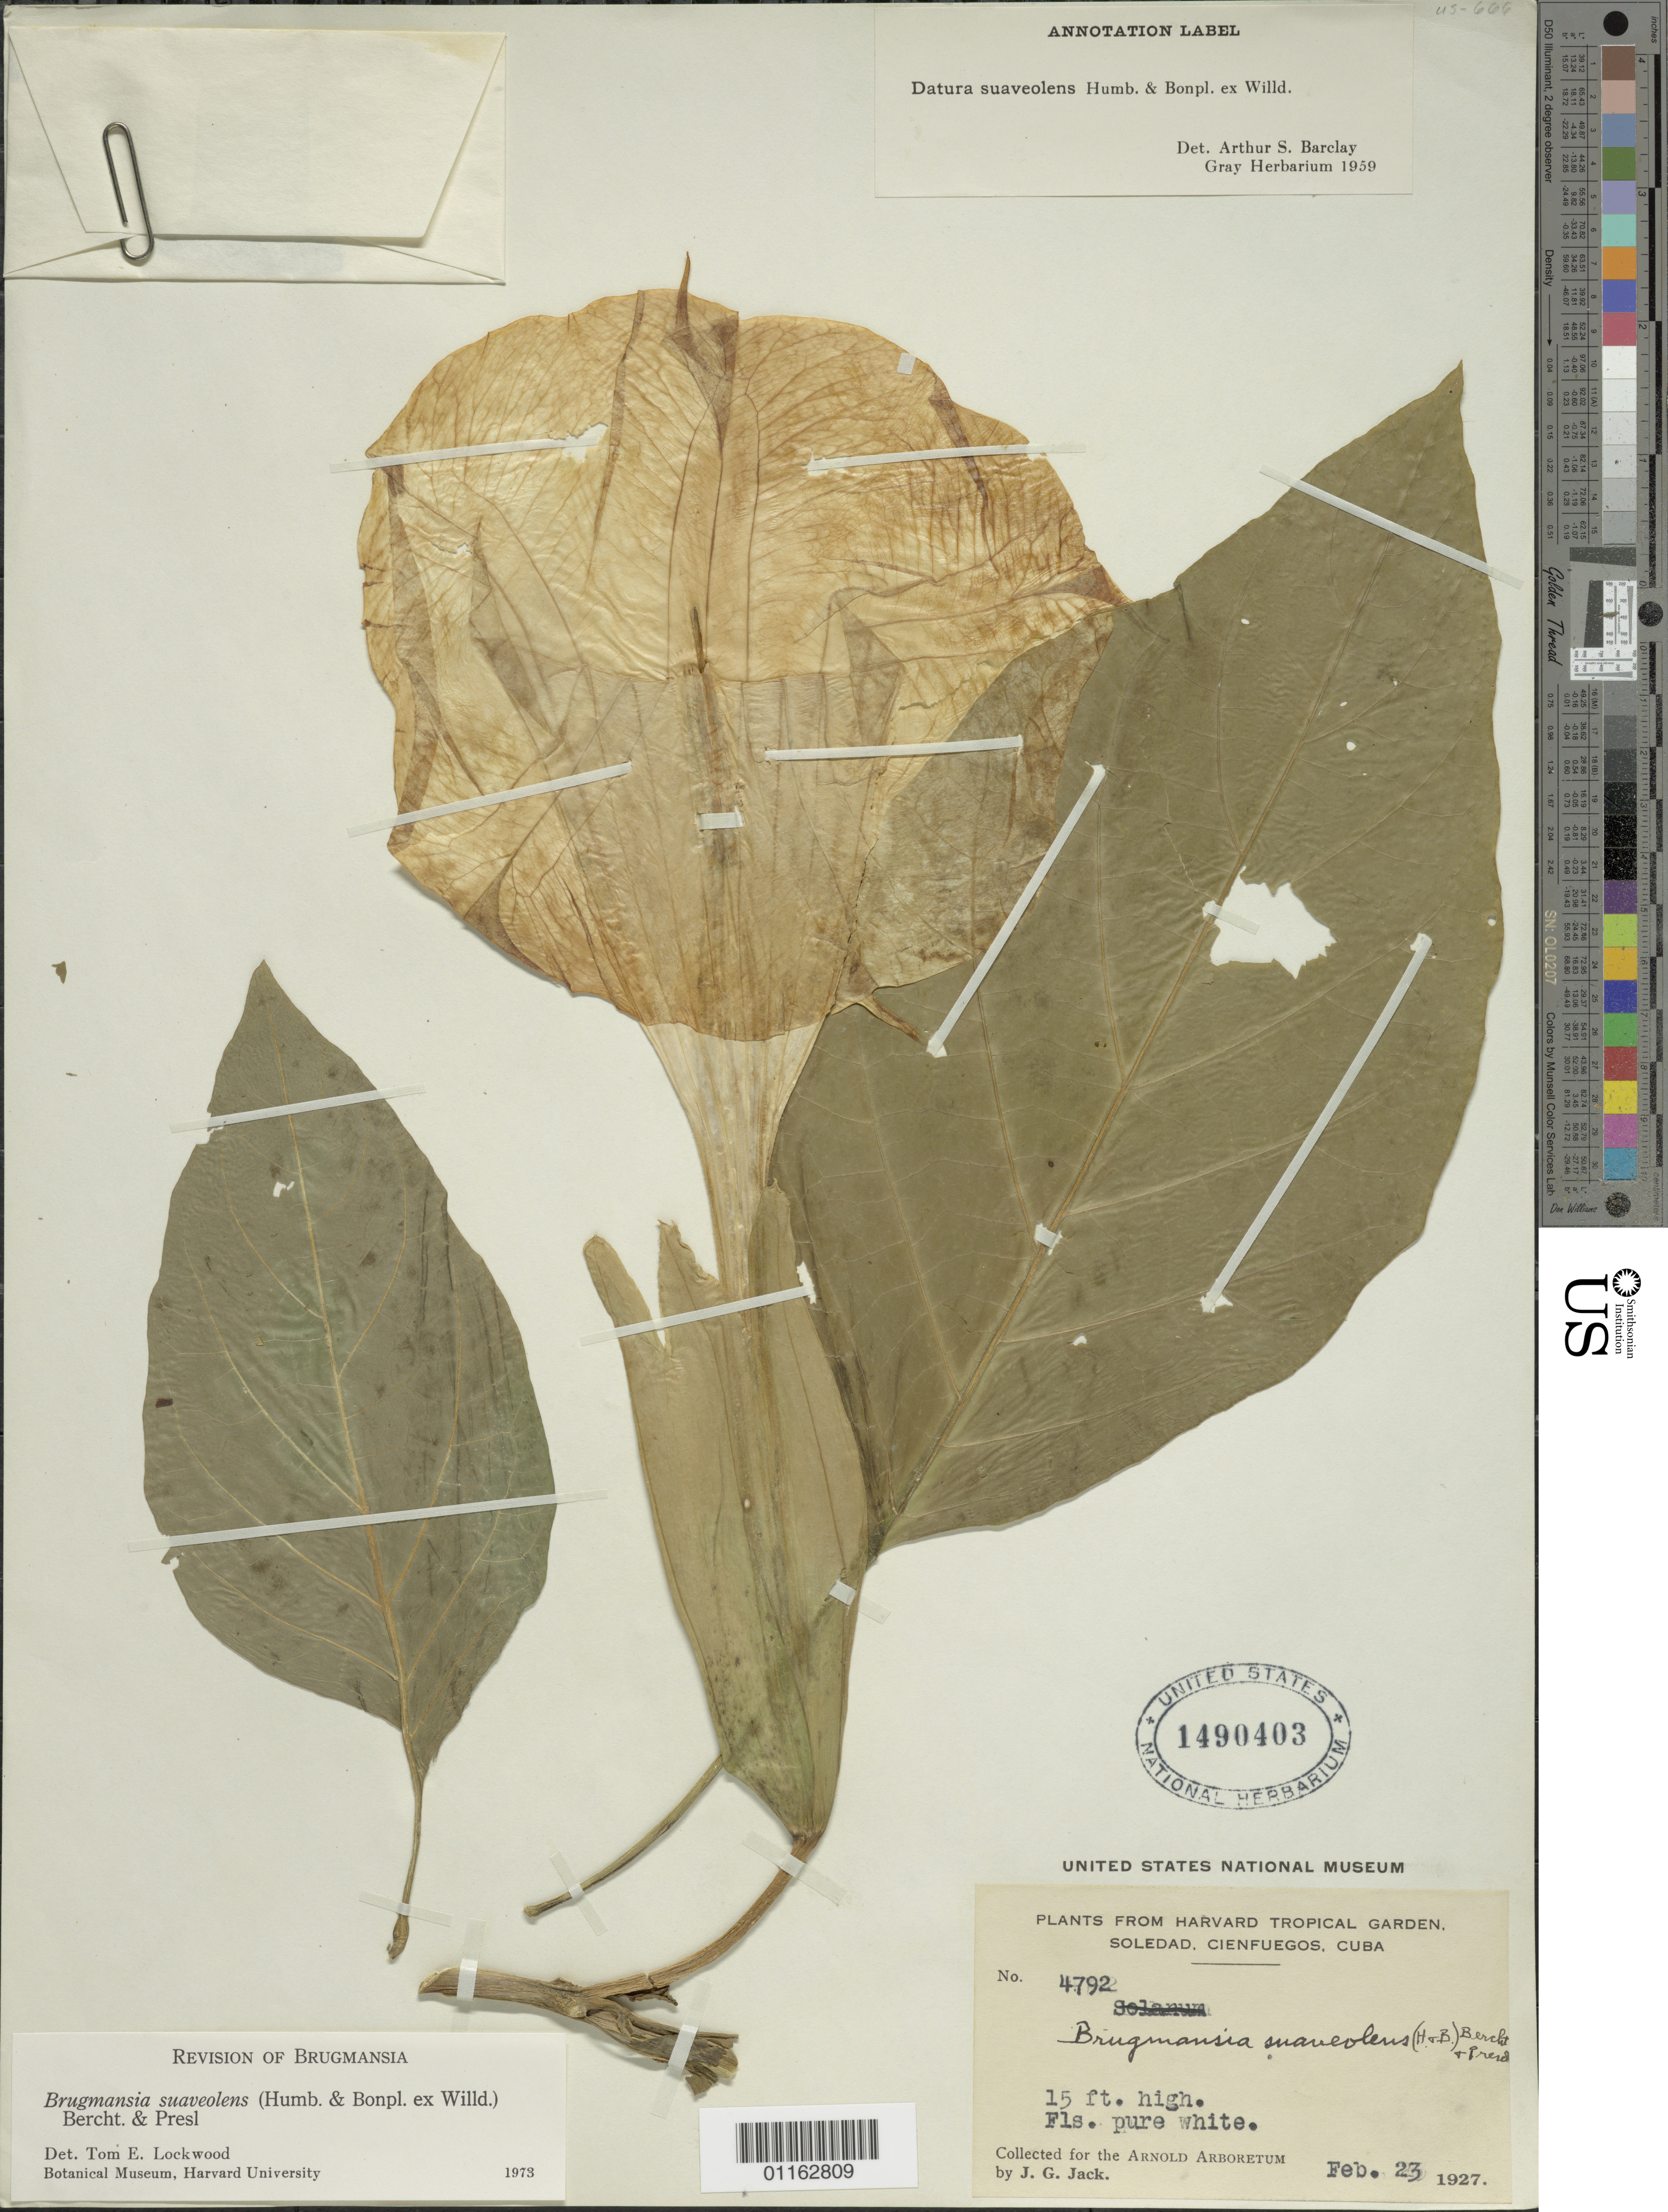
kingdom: Plantae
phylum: Tracheophyta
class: Magnoliopsida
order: Solanales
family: Solanaceae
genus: Brugmansia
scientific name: Brugmansia suaveolens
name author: (Humb. & Bonpl. ex Willd.) Brecht. & J. Presl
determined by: Lockwood, T. E.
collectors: J. G. Jack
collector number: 4792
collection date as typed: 23 Feb 1927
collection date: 1927-02-23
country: Cuba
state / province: Cienfuegos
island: Cuba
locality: Soledad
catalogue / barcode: US 1490403